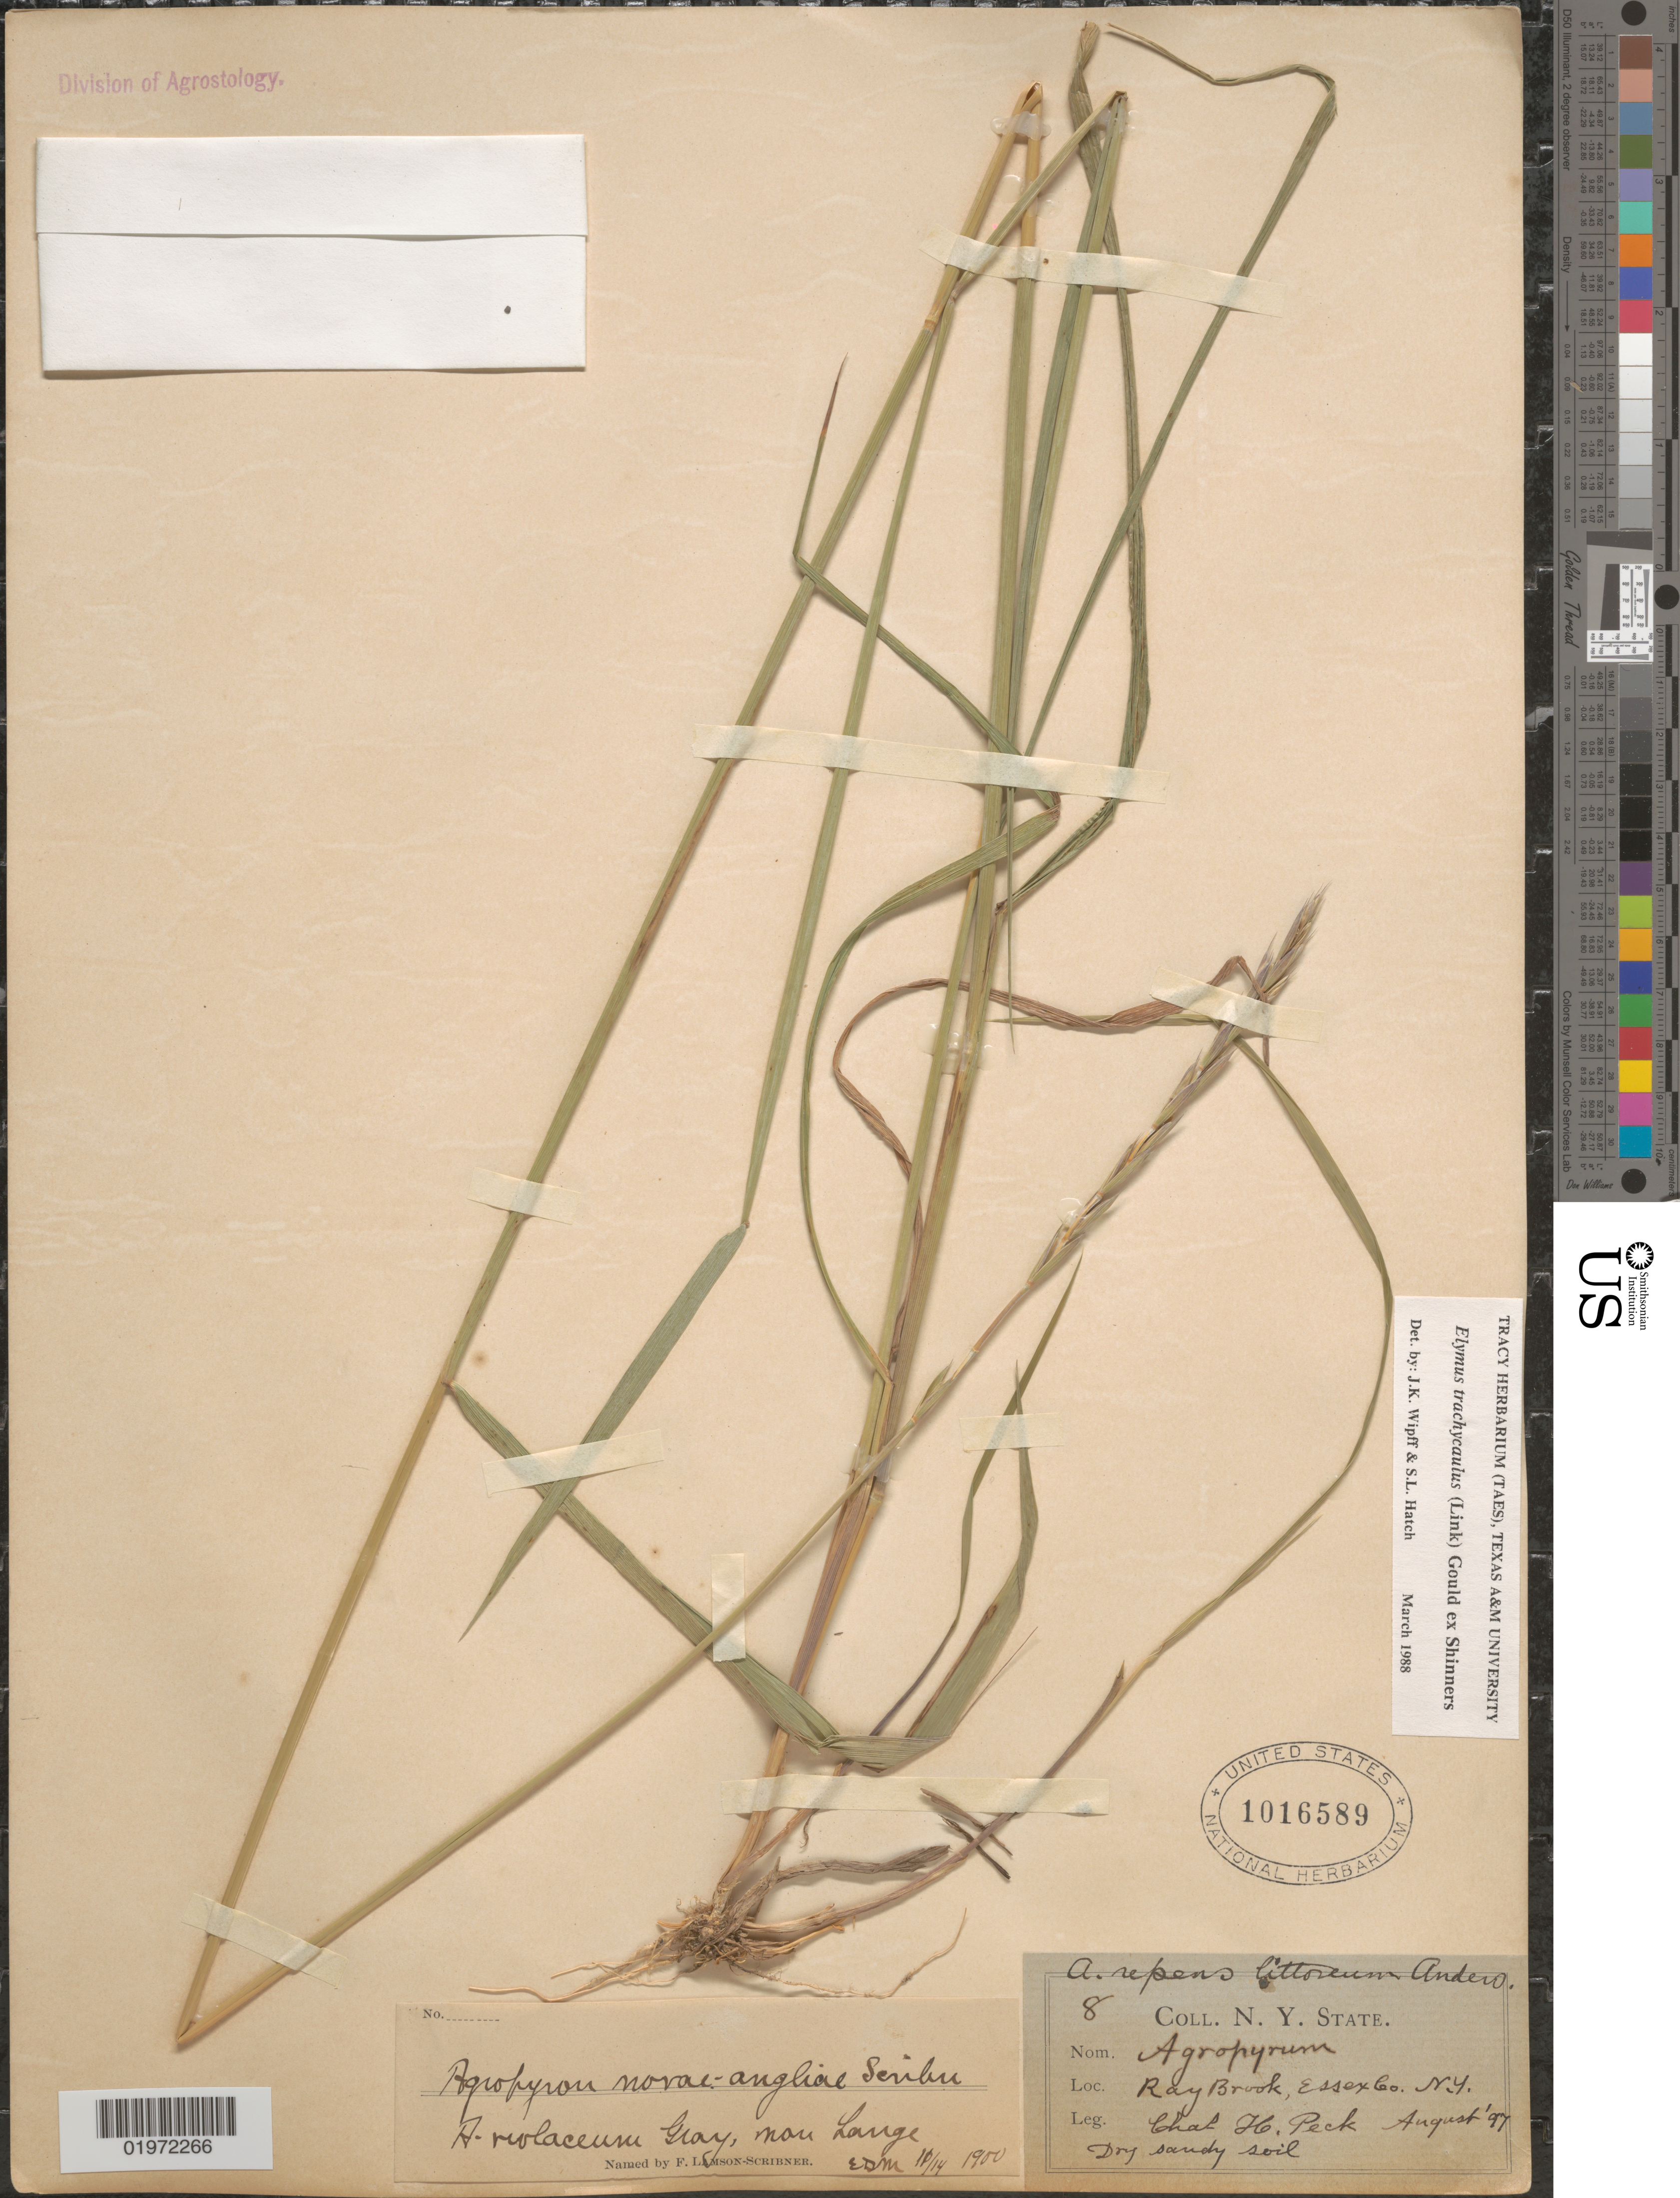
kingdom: Plantae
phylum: Tracheophyta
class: Liliopsida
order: Poales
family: Poaceae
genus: Elymus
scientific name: Elymus trachycaulus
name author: (Link) Gould ex Shinners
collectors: C. H. Peck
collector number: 8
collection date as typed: Transcribed d/m/y: /8/97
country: United States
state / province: New York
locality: Ray Brook, Essex Co.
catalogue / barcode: US 1016589